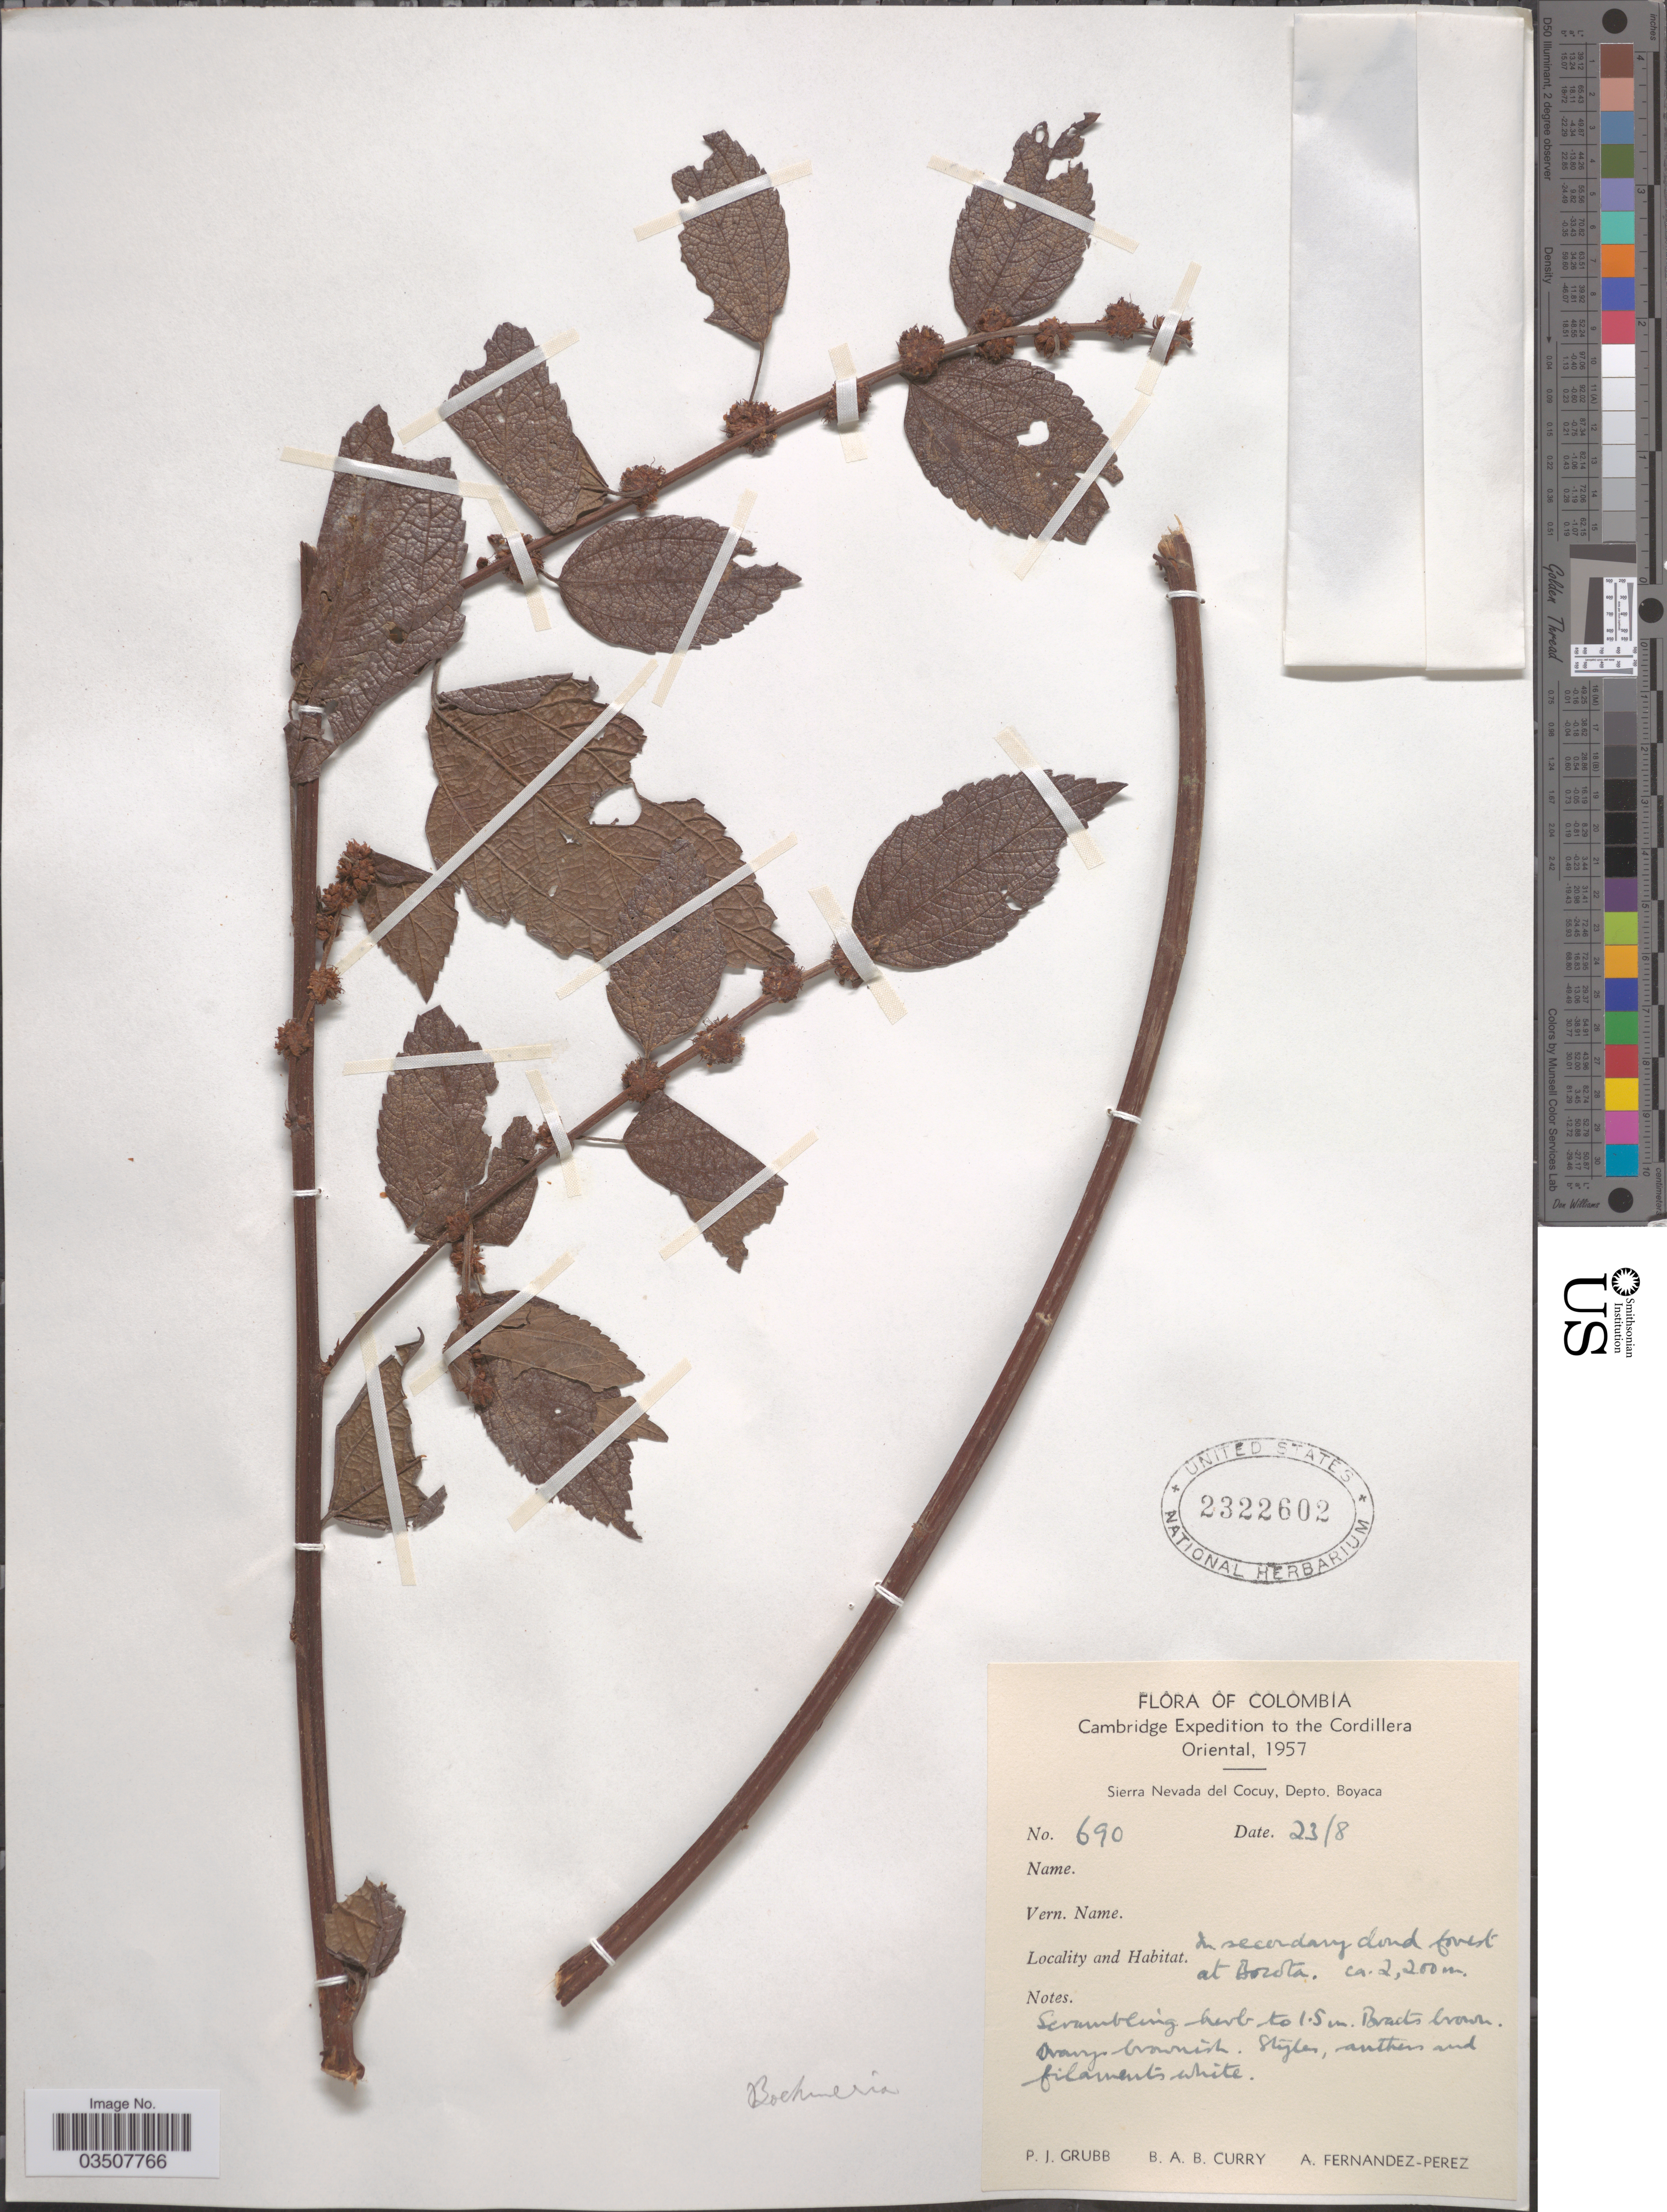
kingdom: Plantae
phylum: Tracheophyta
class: Magnoliopsida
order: Rosales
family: Urticaceae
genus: Boehmeria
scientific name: Boehmeria sp.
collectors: P. J. Grubb, B. A. B. Curry & A. Fernández-Pérez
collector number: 690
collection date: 1957-08-23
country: Colombia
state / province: Boyacá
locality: Cordillera Oriental. Sierra Nevada del Cocuy, Depto. Boyaca.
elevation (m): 2200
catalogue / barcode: US 2322602